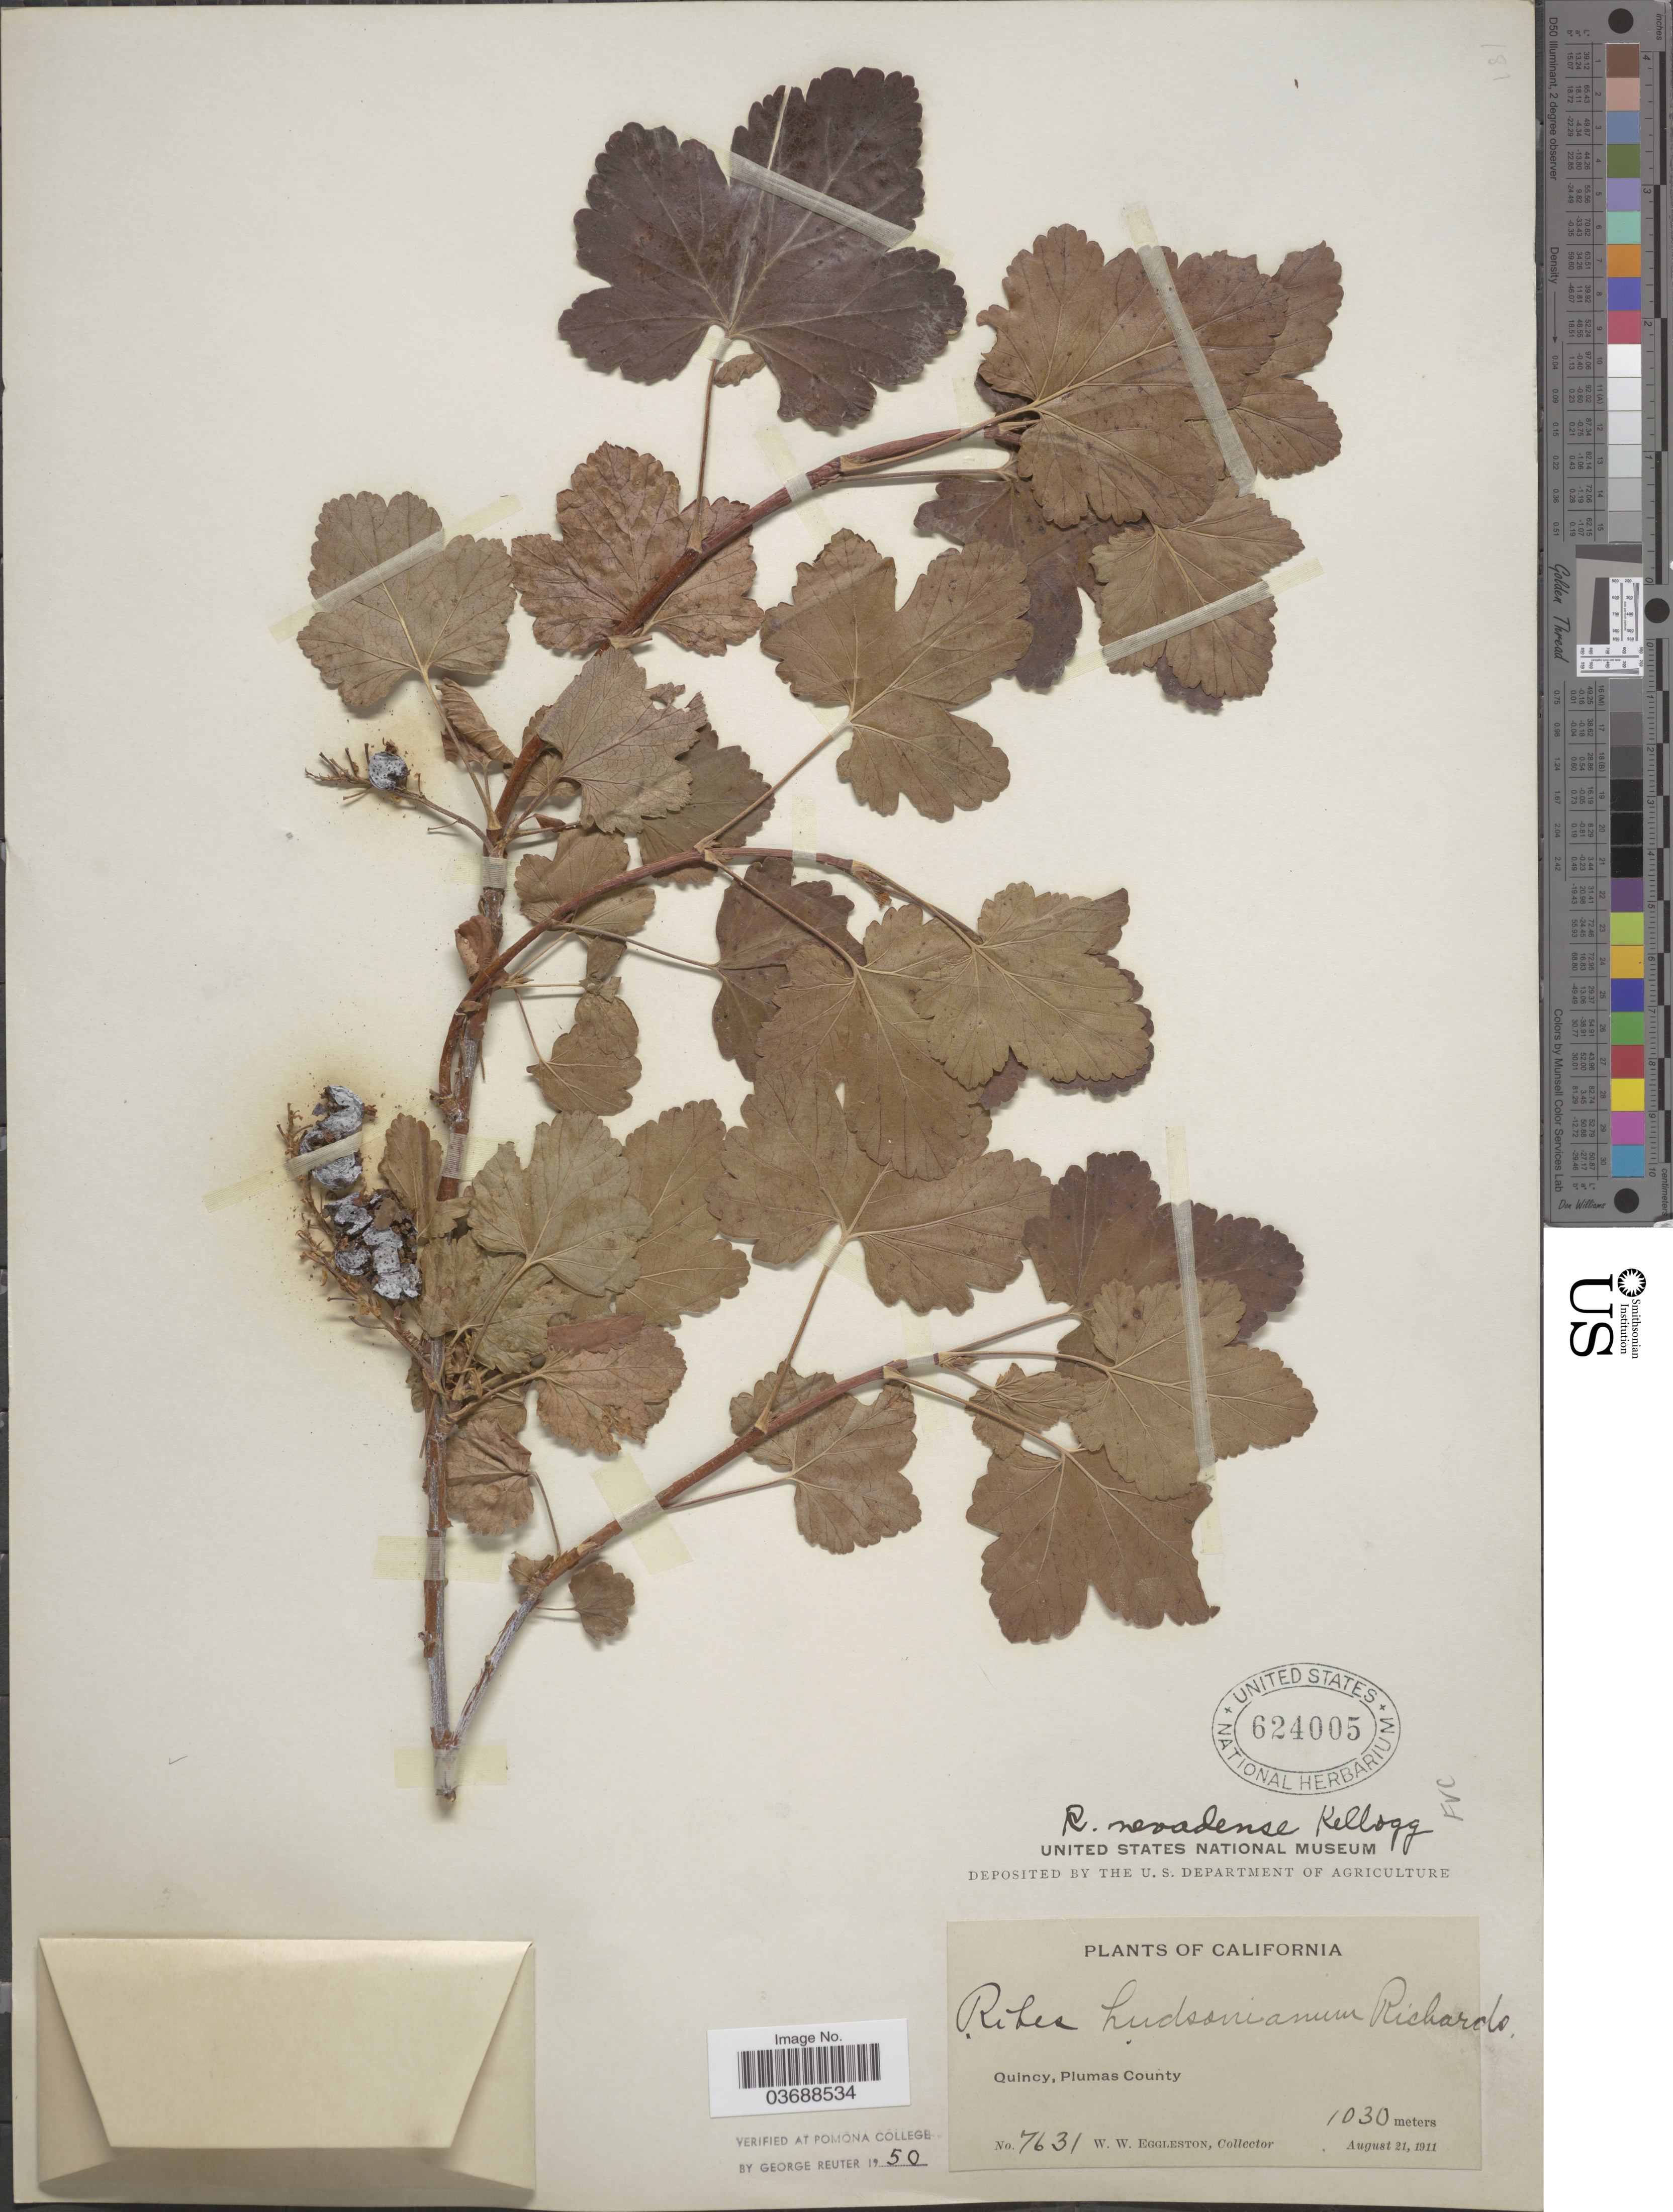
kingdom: Plantae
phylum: Tracheophyta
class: Magnoliopsida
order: Saxifragales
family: Grossulariaceae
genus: Ribes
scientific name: Ribes nevadense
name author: Kellogg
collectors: W. W. Eggleston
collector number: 7631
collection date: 1911-08-21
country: United States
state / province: California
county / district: Plumas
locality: Quincy, Plumas County.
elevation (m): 1030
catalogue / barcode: US 624005